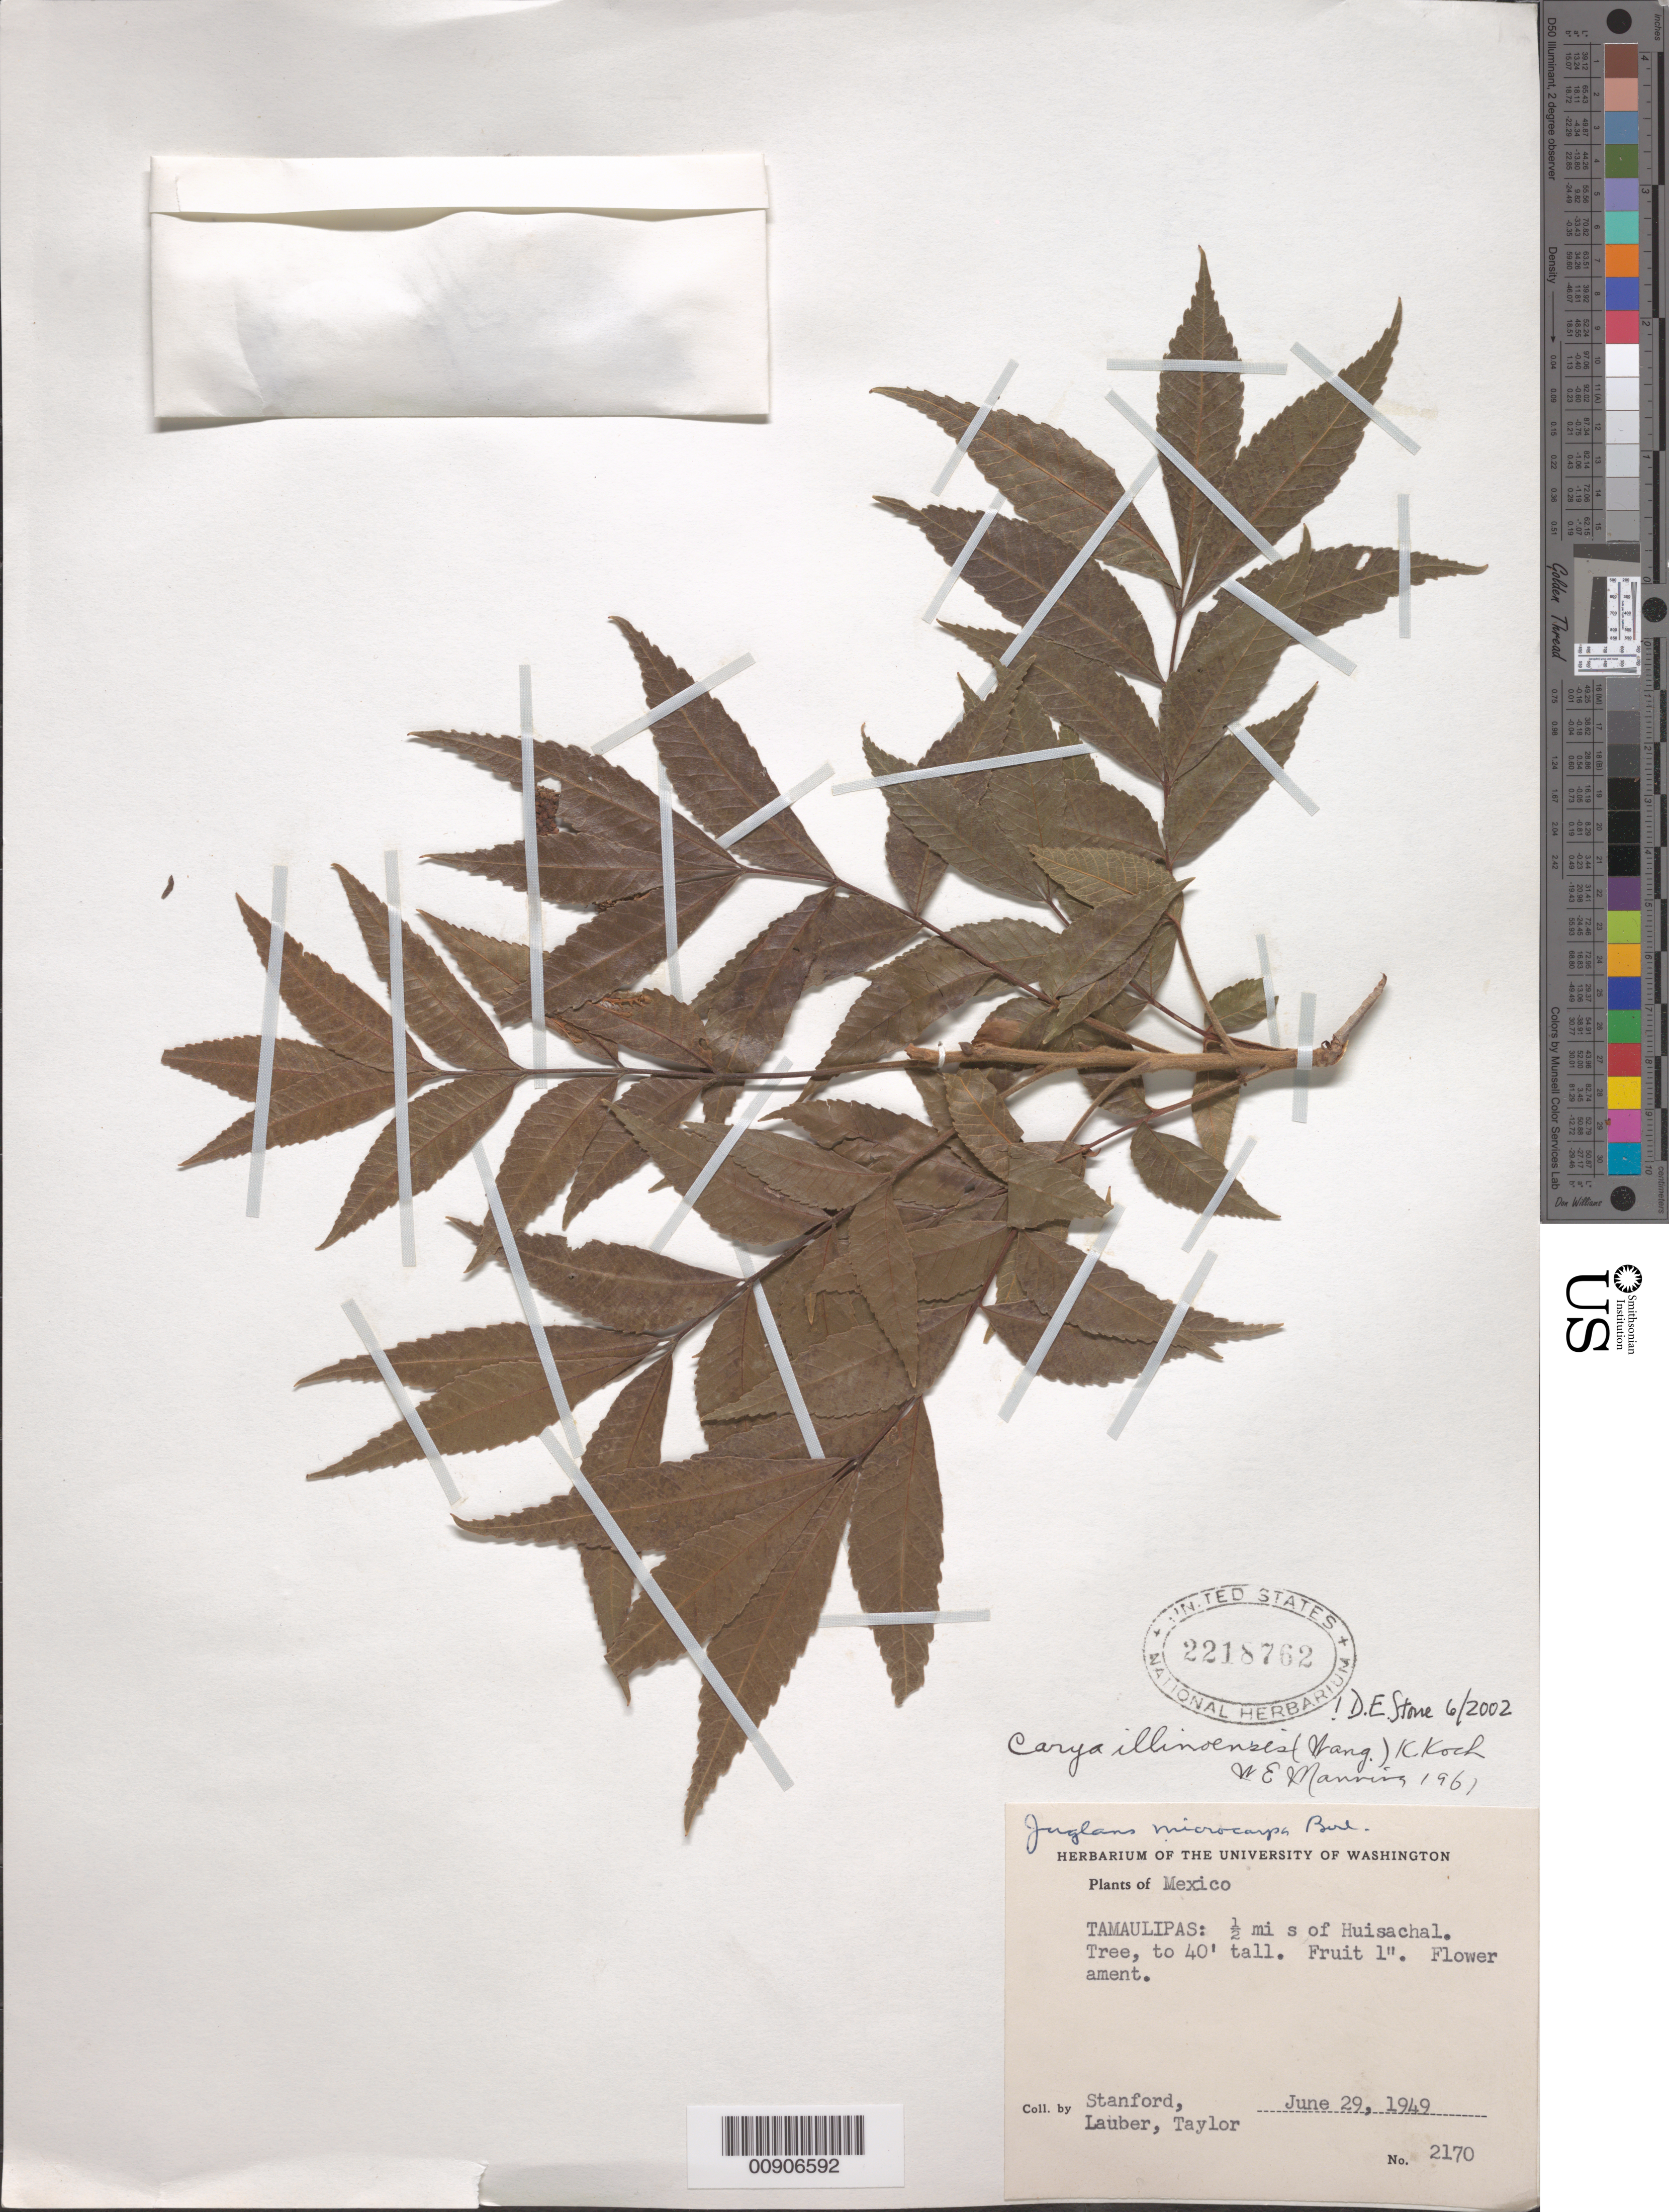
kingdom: Plantae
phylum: Tracheophyta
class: Magnoliopsida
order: Fagales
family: Juglandaceae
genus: Carya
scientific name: Carya illinoinensis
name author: (Wangenh.) K. Koch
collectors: -. Stanford, Lauber, -- & -- Taylor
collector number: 2170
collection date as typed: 29 Jun 1949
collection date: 1949-06-29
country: Mexico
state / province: Tamaulipas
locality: Tamaulipas, ½ mi S of Huisachal.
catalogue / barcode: US 2218762